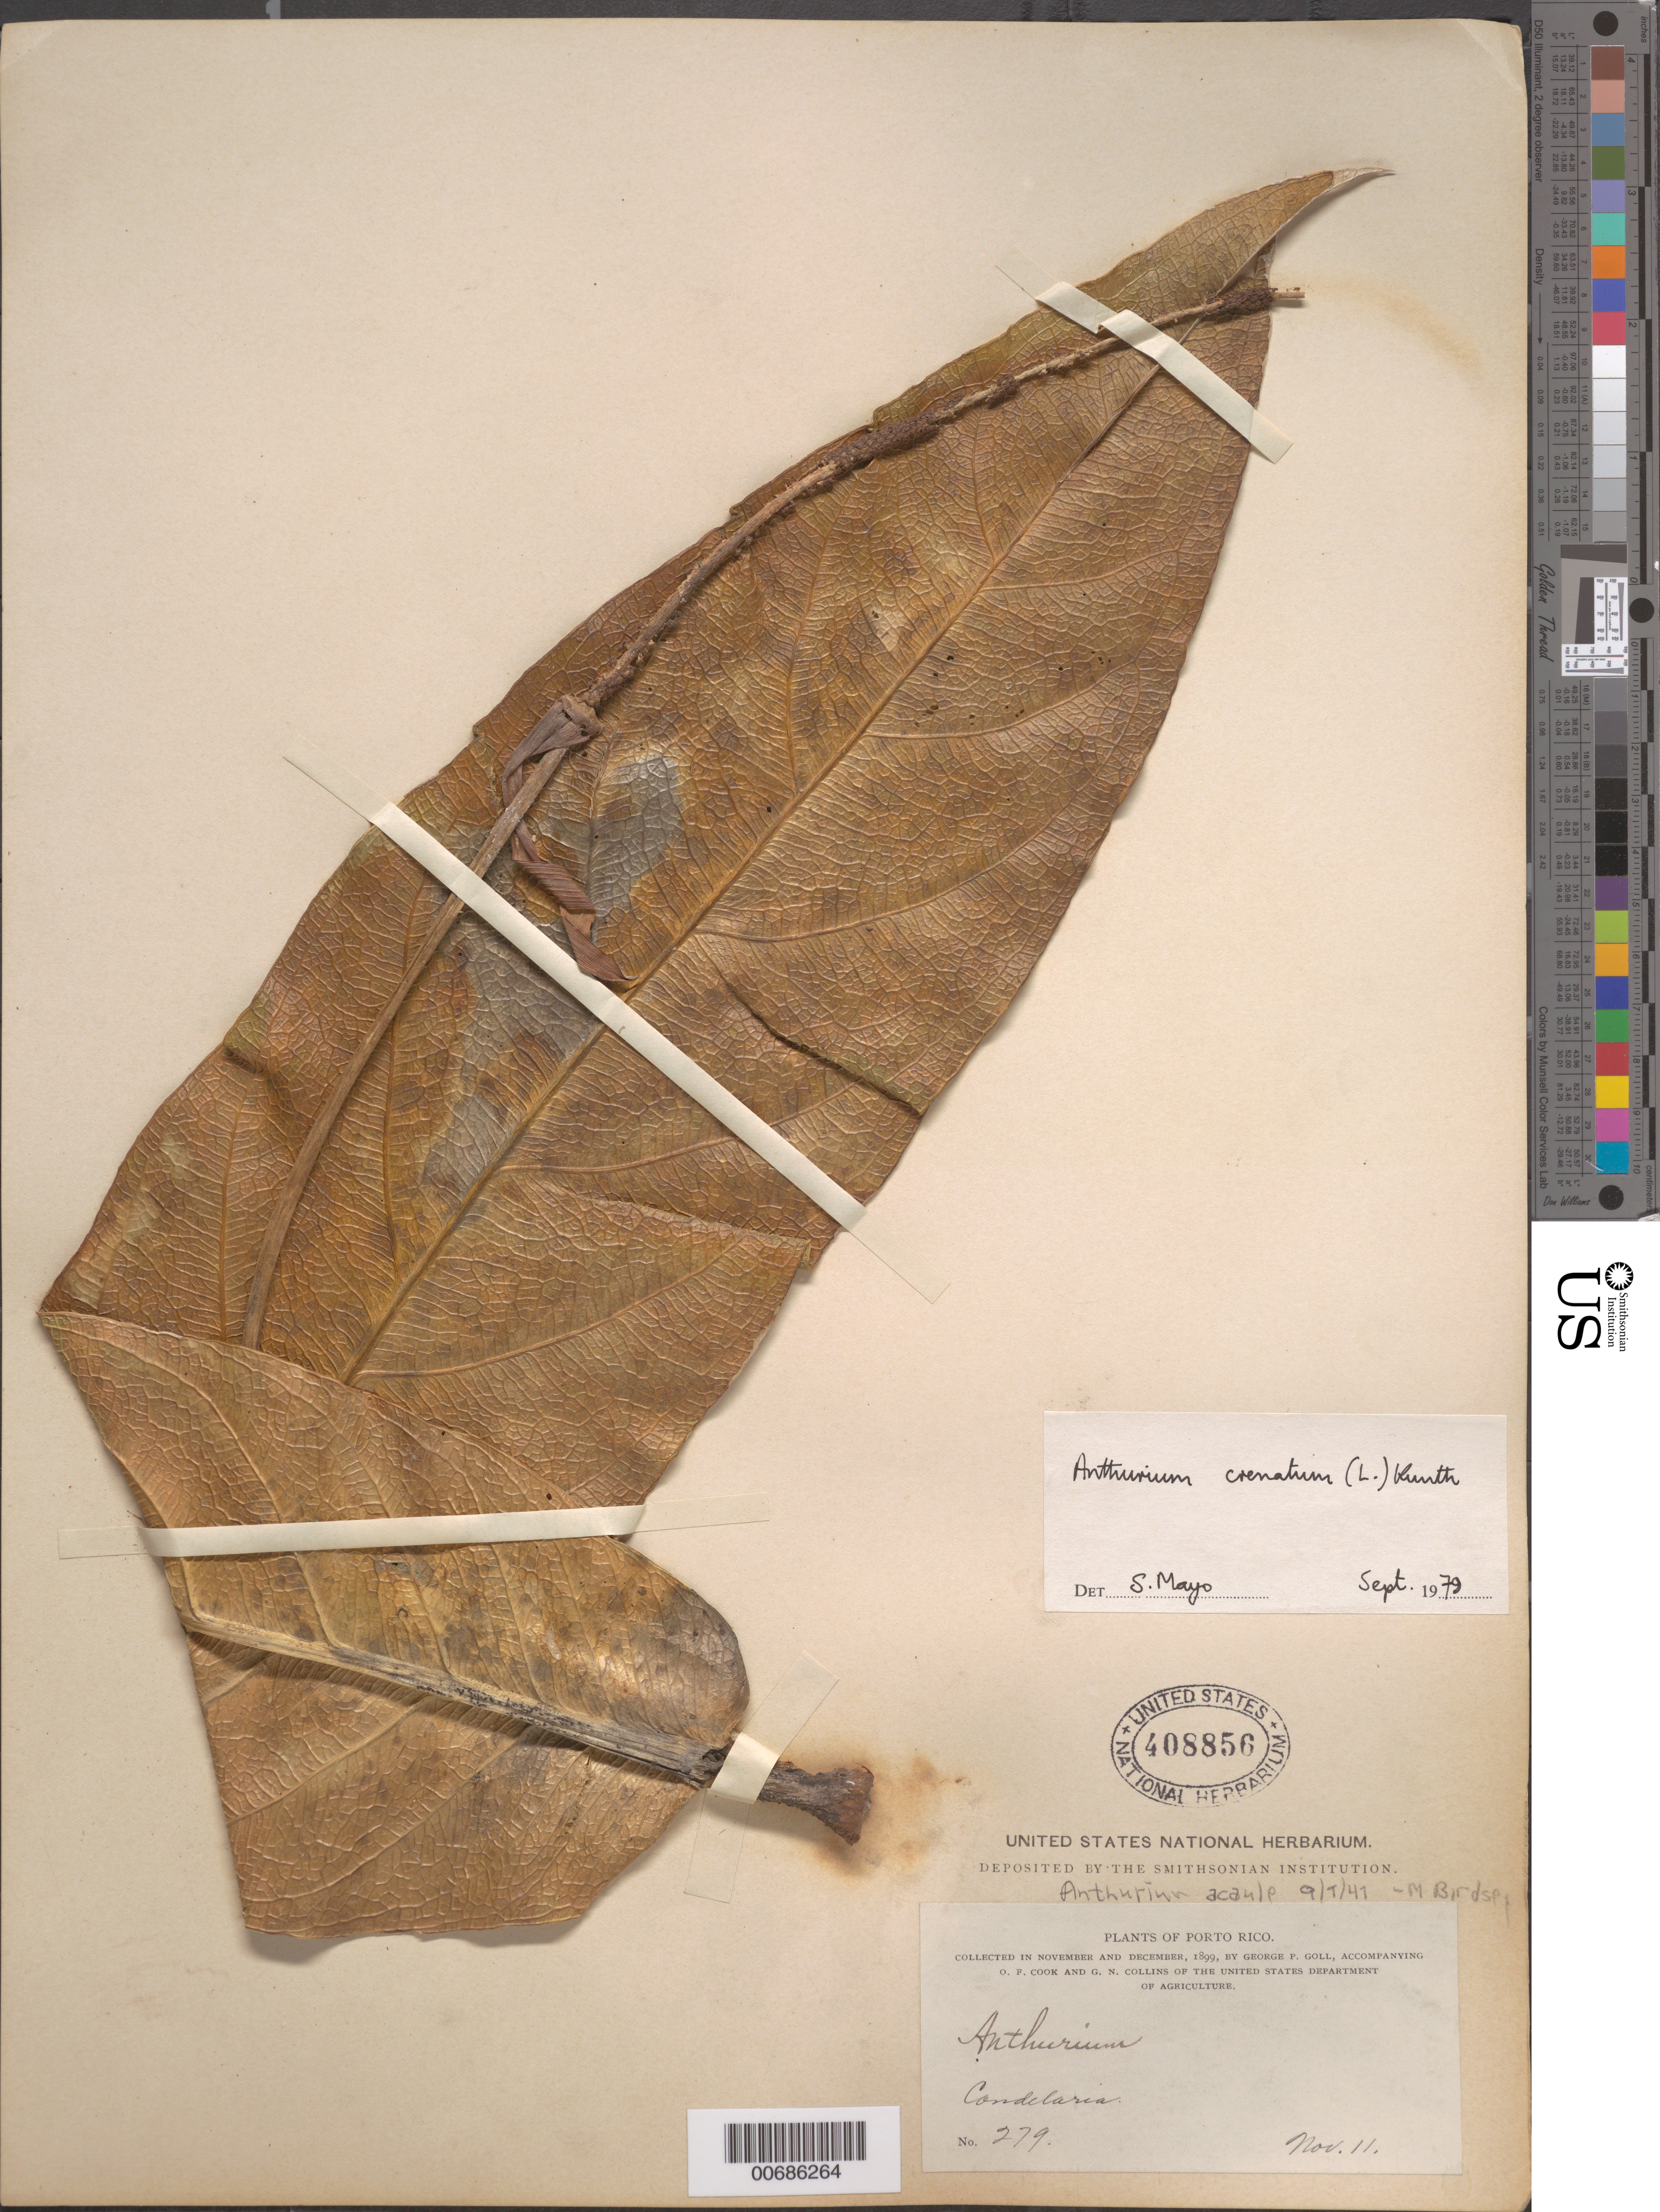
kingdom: Plantae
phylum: Tracheophyta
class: Liliopsida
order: Alismatales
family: Araceae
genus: Anthurium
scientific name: Anthurium crenatum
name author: (L.) Kunth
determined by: Mayo, S.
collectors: G. Goll, O. F. Cook & G. Collins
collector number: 279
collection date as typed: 11 Nov 1899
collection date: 1899-11-11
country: Puerto Rico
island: Greater Antilles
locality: Sierra de Naguabo ad Rio Blanco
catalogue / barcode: US 408856